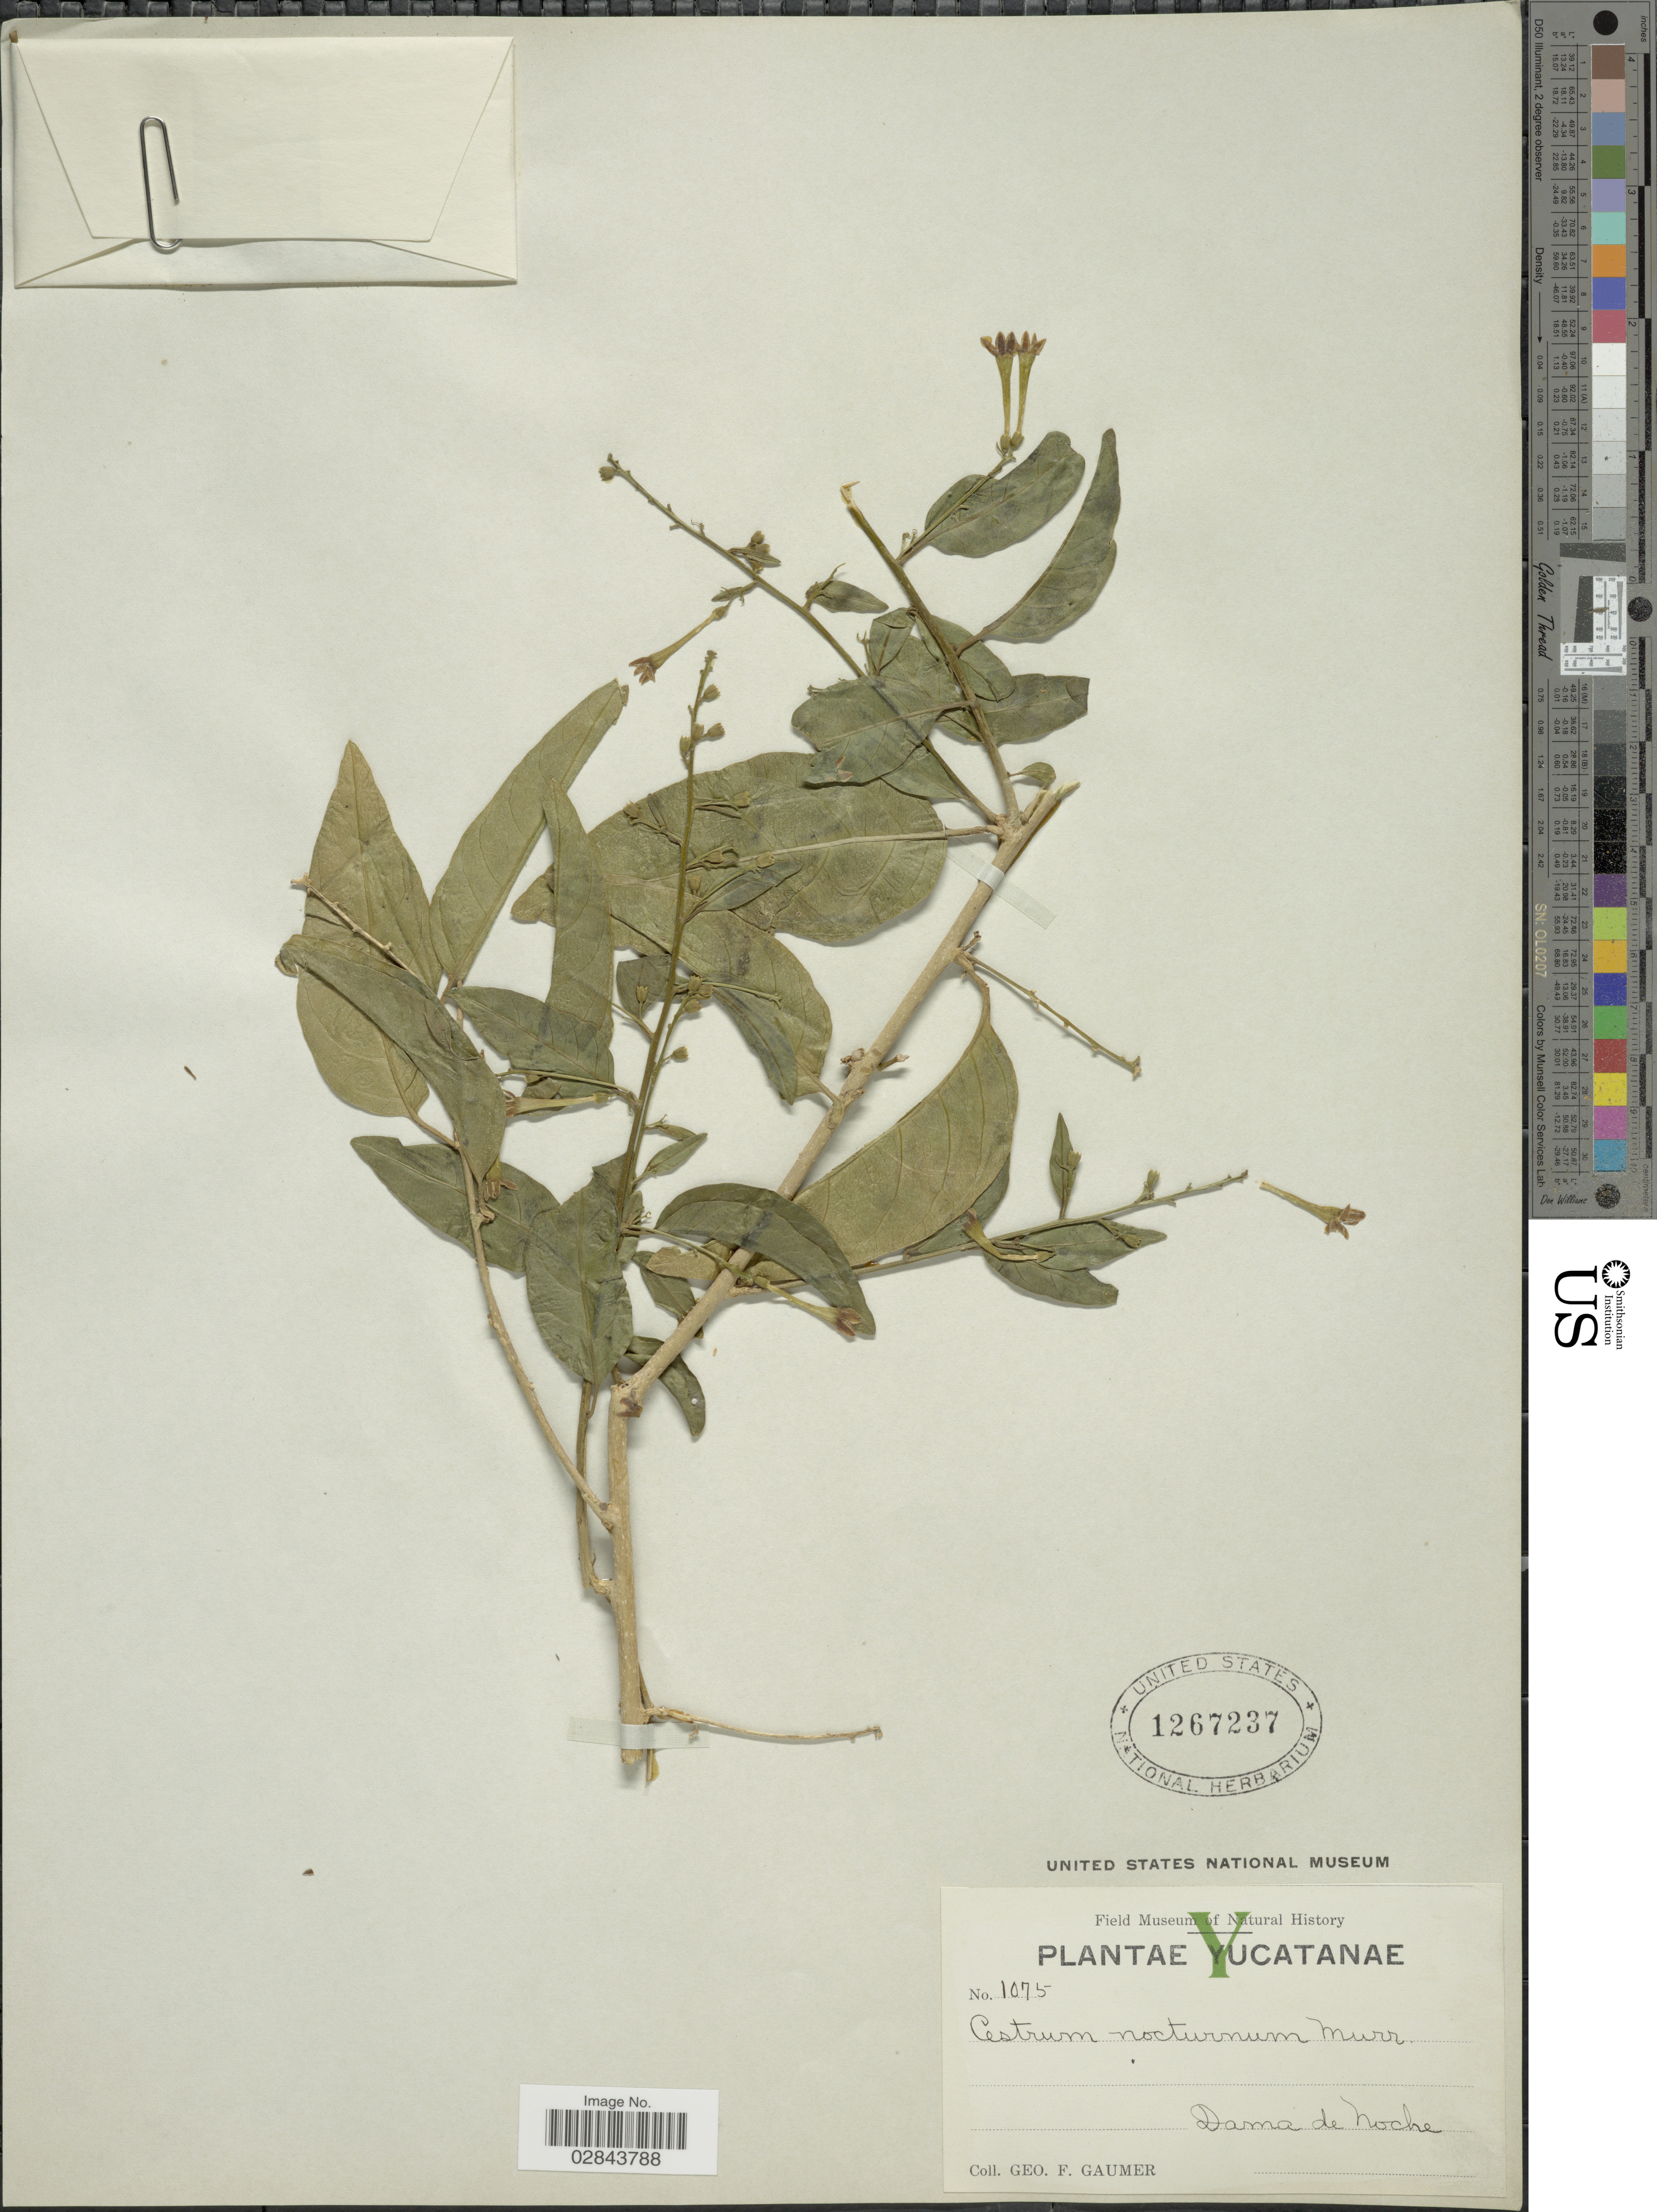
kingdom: Plantae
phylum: Tracheophyta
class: Magnoliopsida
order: Solanales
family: Solanaceae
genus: Cestrum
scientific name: Cestrum nocturnum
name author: L.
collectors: G. F. Gaumer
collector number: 1075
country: Mexico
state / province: Yucatán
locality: Dama de Noche.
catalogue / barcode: US 1267237